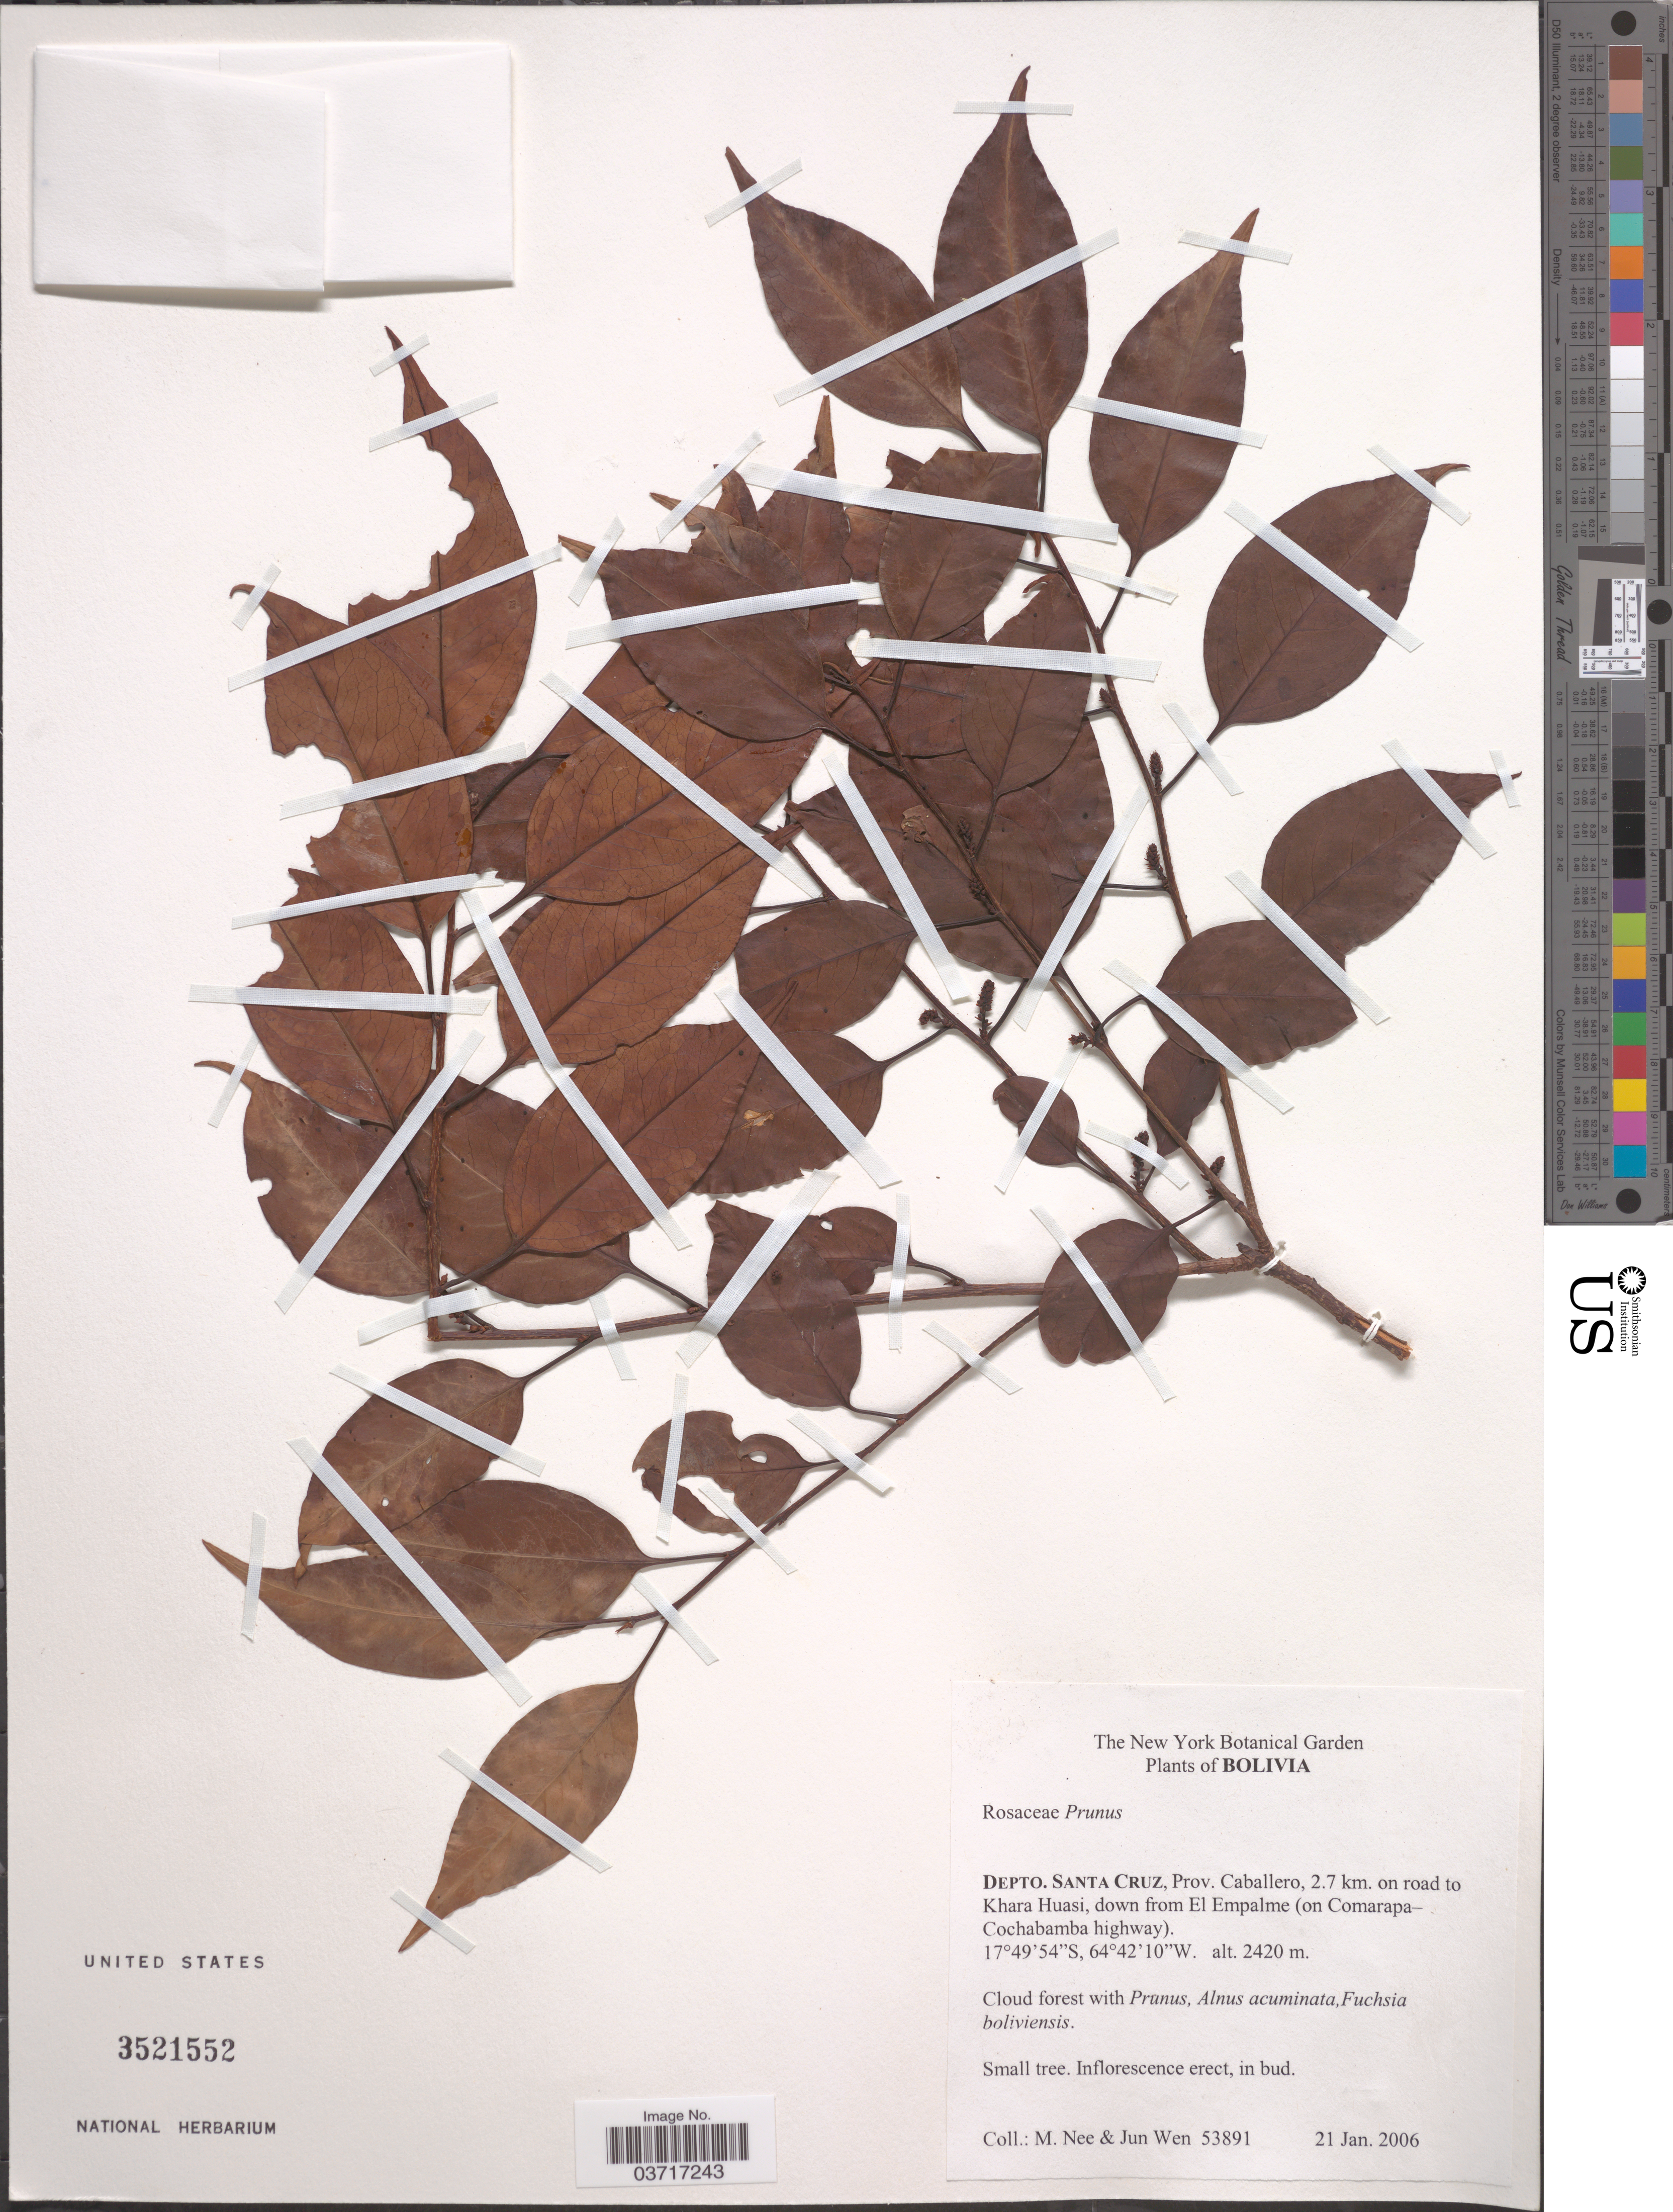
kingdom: Plantae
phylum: Tracheophyta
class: Magnoliopsida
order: Rosales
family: Rosaceae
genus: Prunus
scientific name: Prunus sp.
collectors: M. Nee & J. Wen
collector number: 53891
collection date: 2006-01-21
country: Bolivia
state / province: Santa Cruz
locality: Depto. Santa Cruz, Prov. Caballero, 2.7 km. on road to Khara Huasi, down from El Empalme (on Comarapa-Cochabamba highway).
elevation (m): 2420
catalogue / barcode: US 3521552